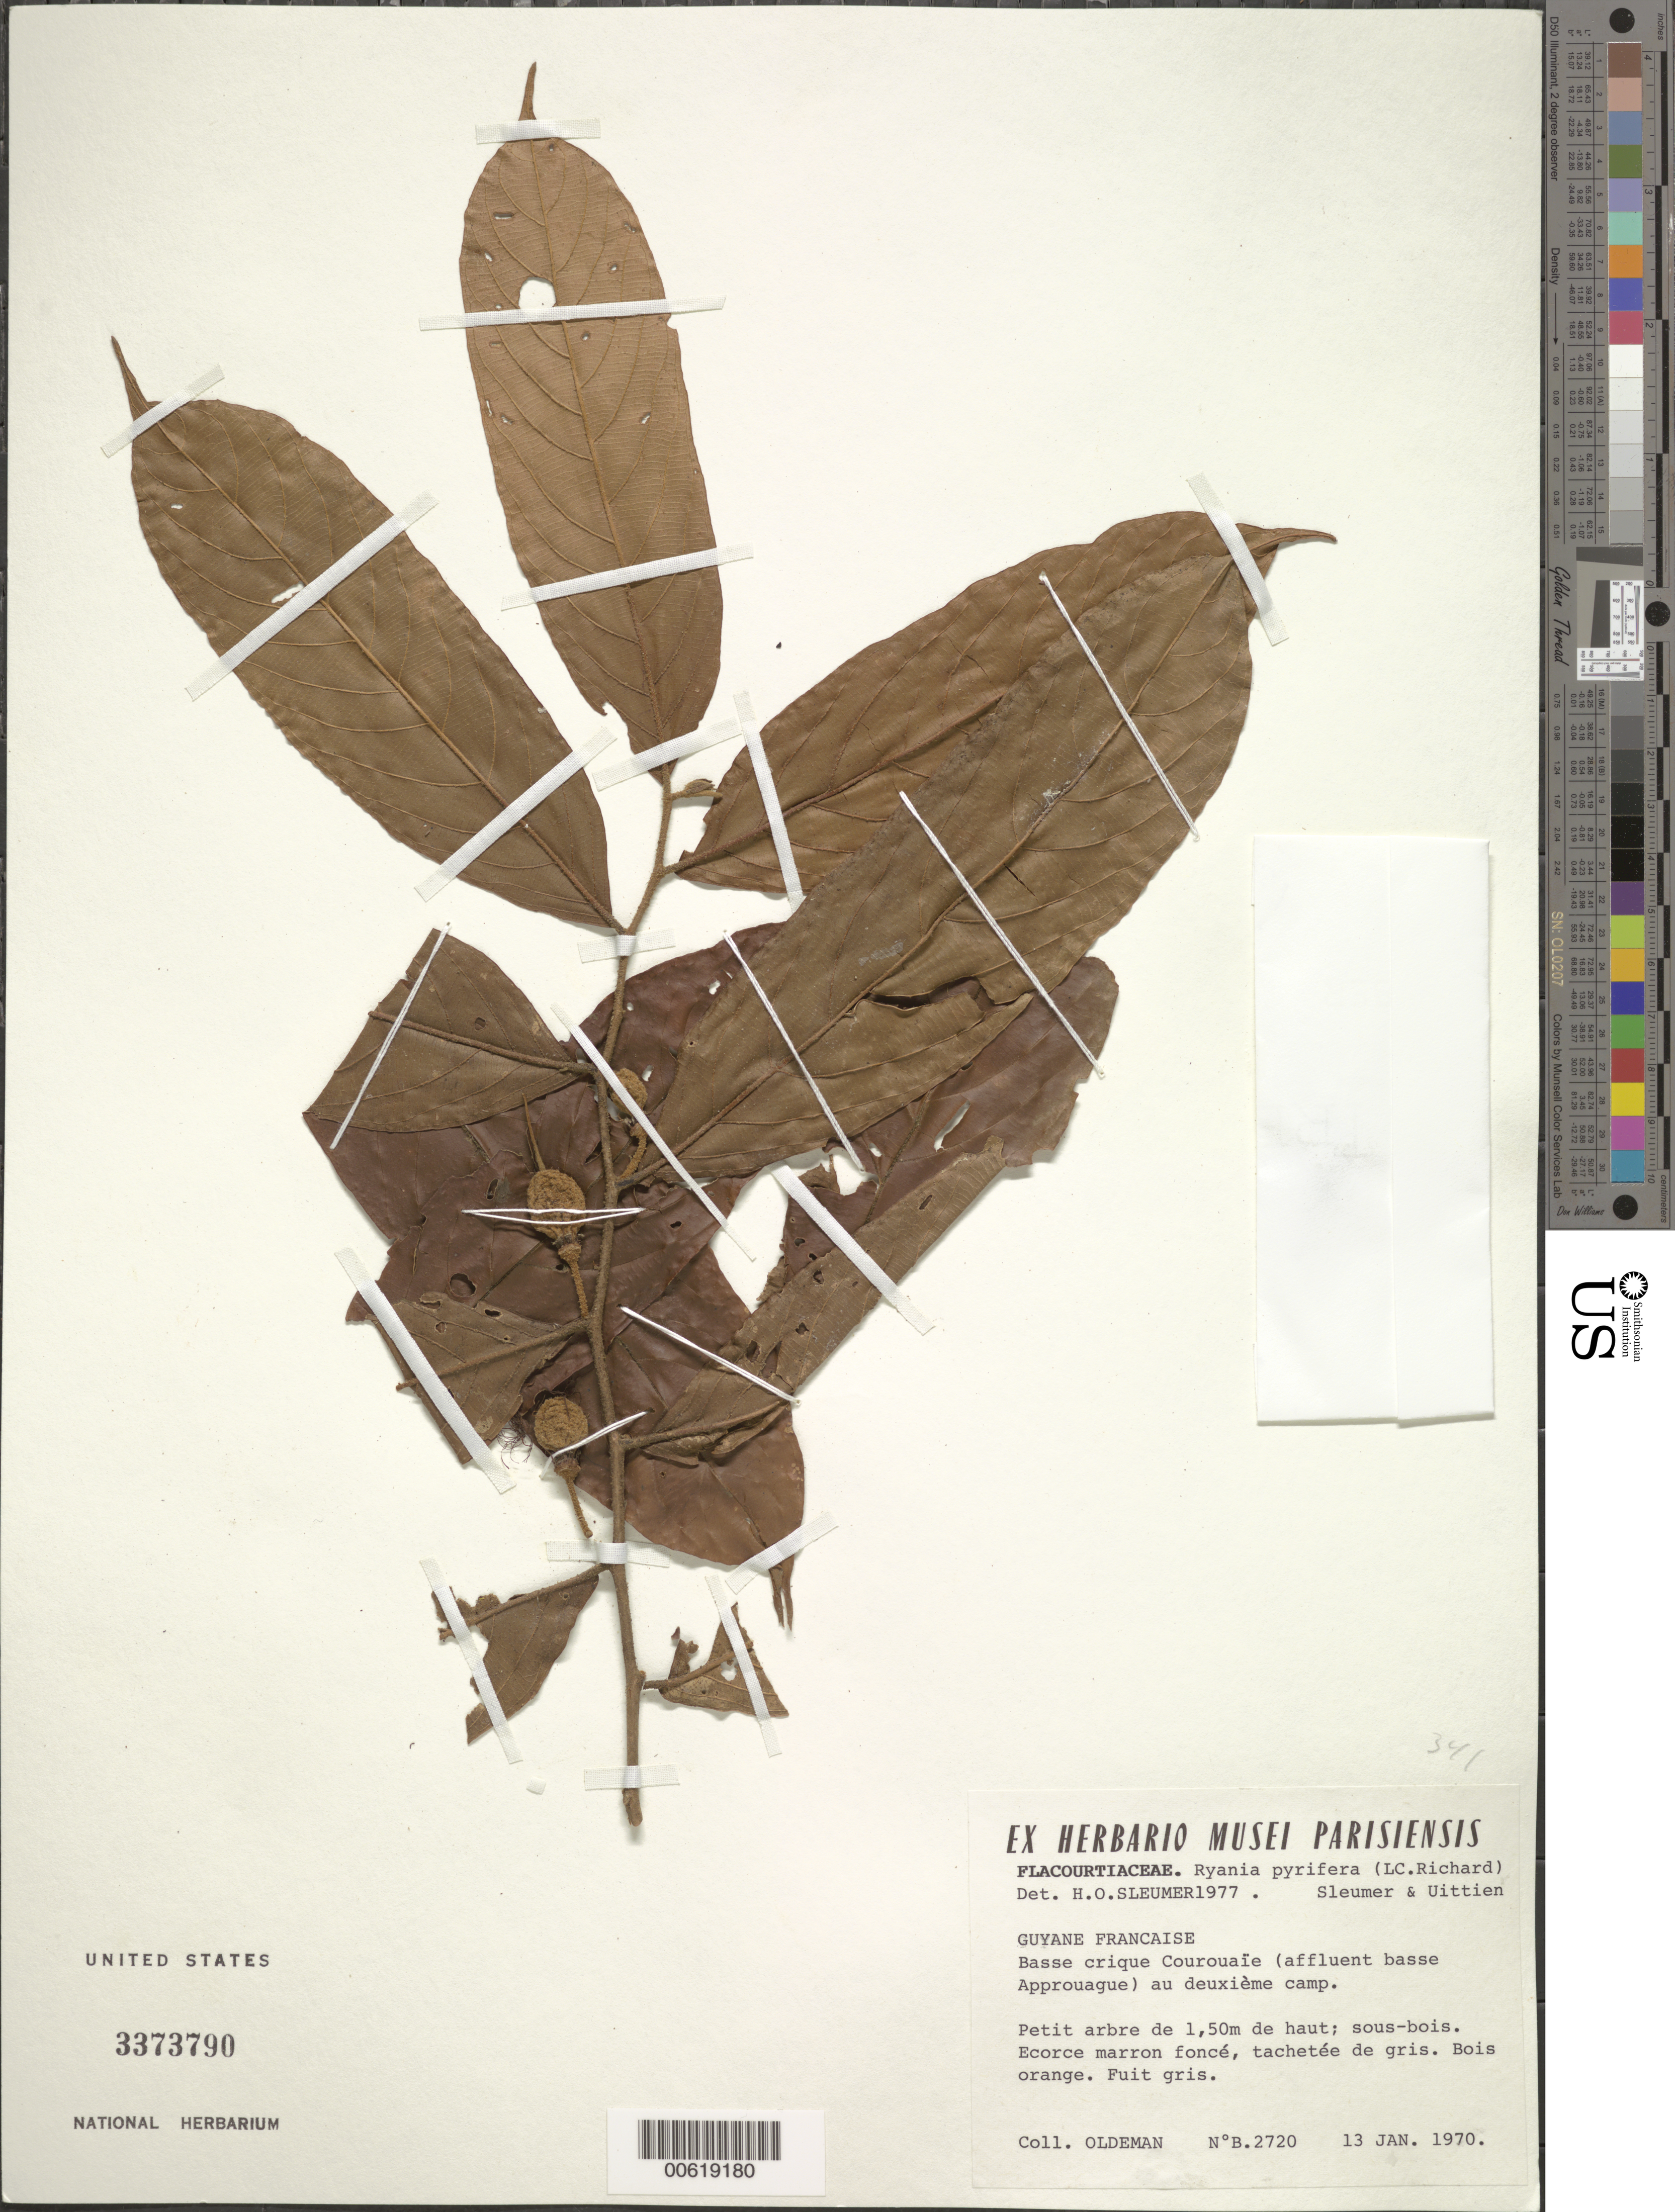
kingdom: Plantae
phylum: Tracheophyta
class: Magnoliopsida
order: Malpighiales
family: Salicaceae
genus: Ryania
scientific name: Ryania pyrifera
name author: Uittien & Sleumer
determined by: Sleumer, H. O.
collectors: R. Oldeman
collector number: B 2720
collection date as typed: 13-Jan-70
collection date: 1970-01-13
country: French Guiana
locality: Basse crique Courouaïe (affluent basse Approuague)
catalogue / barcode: US 3373790